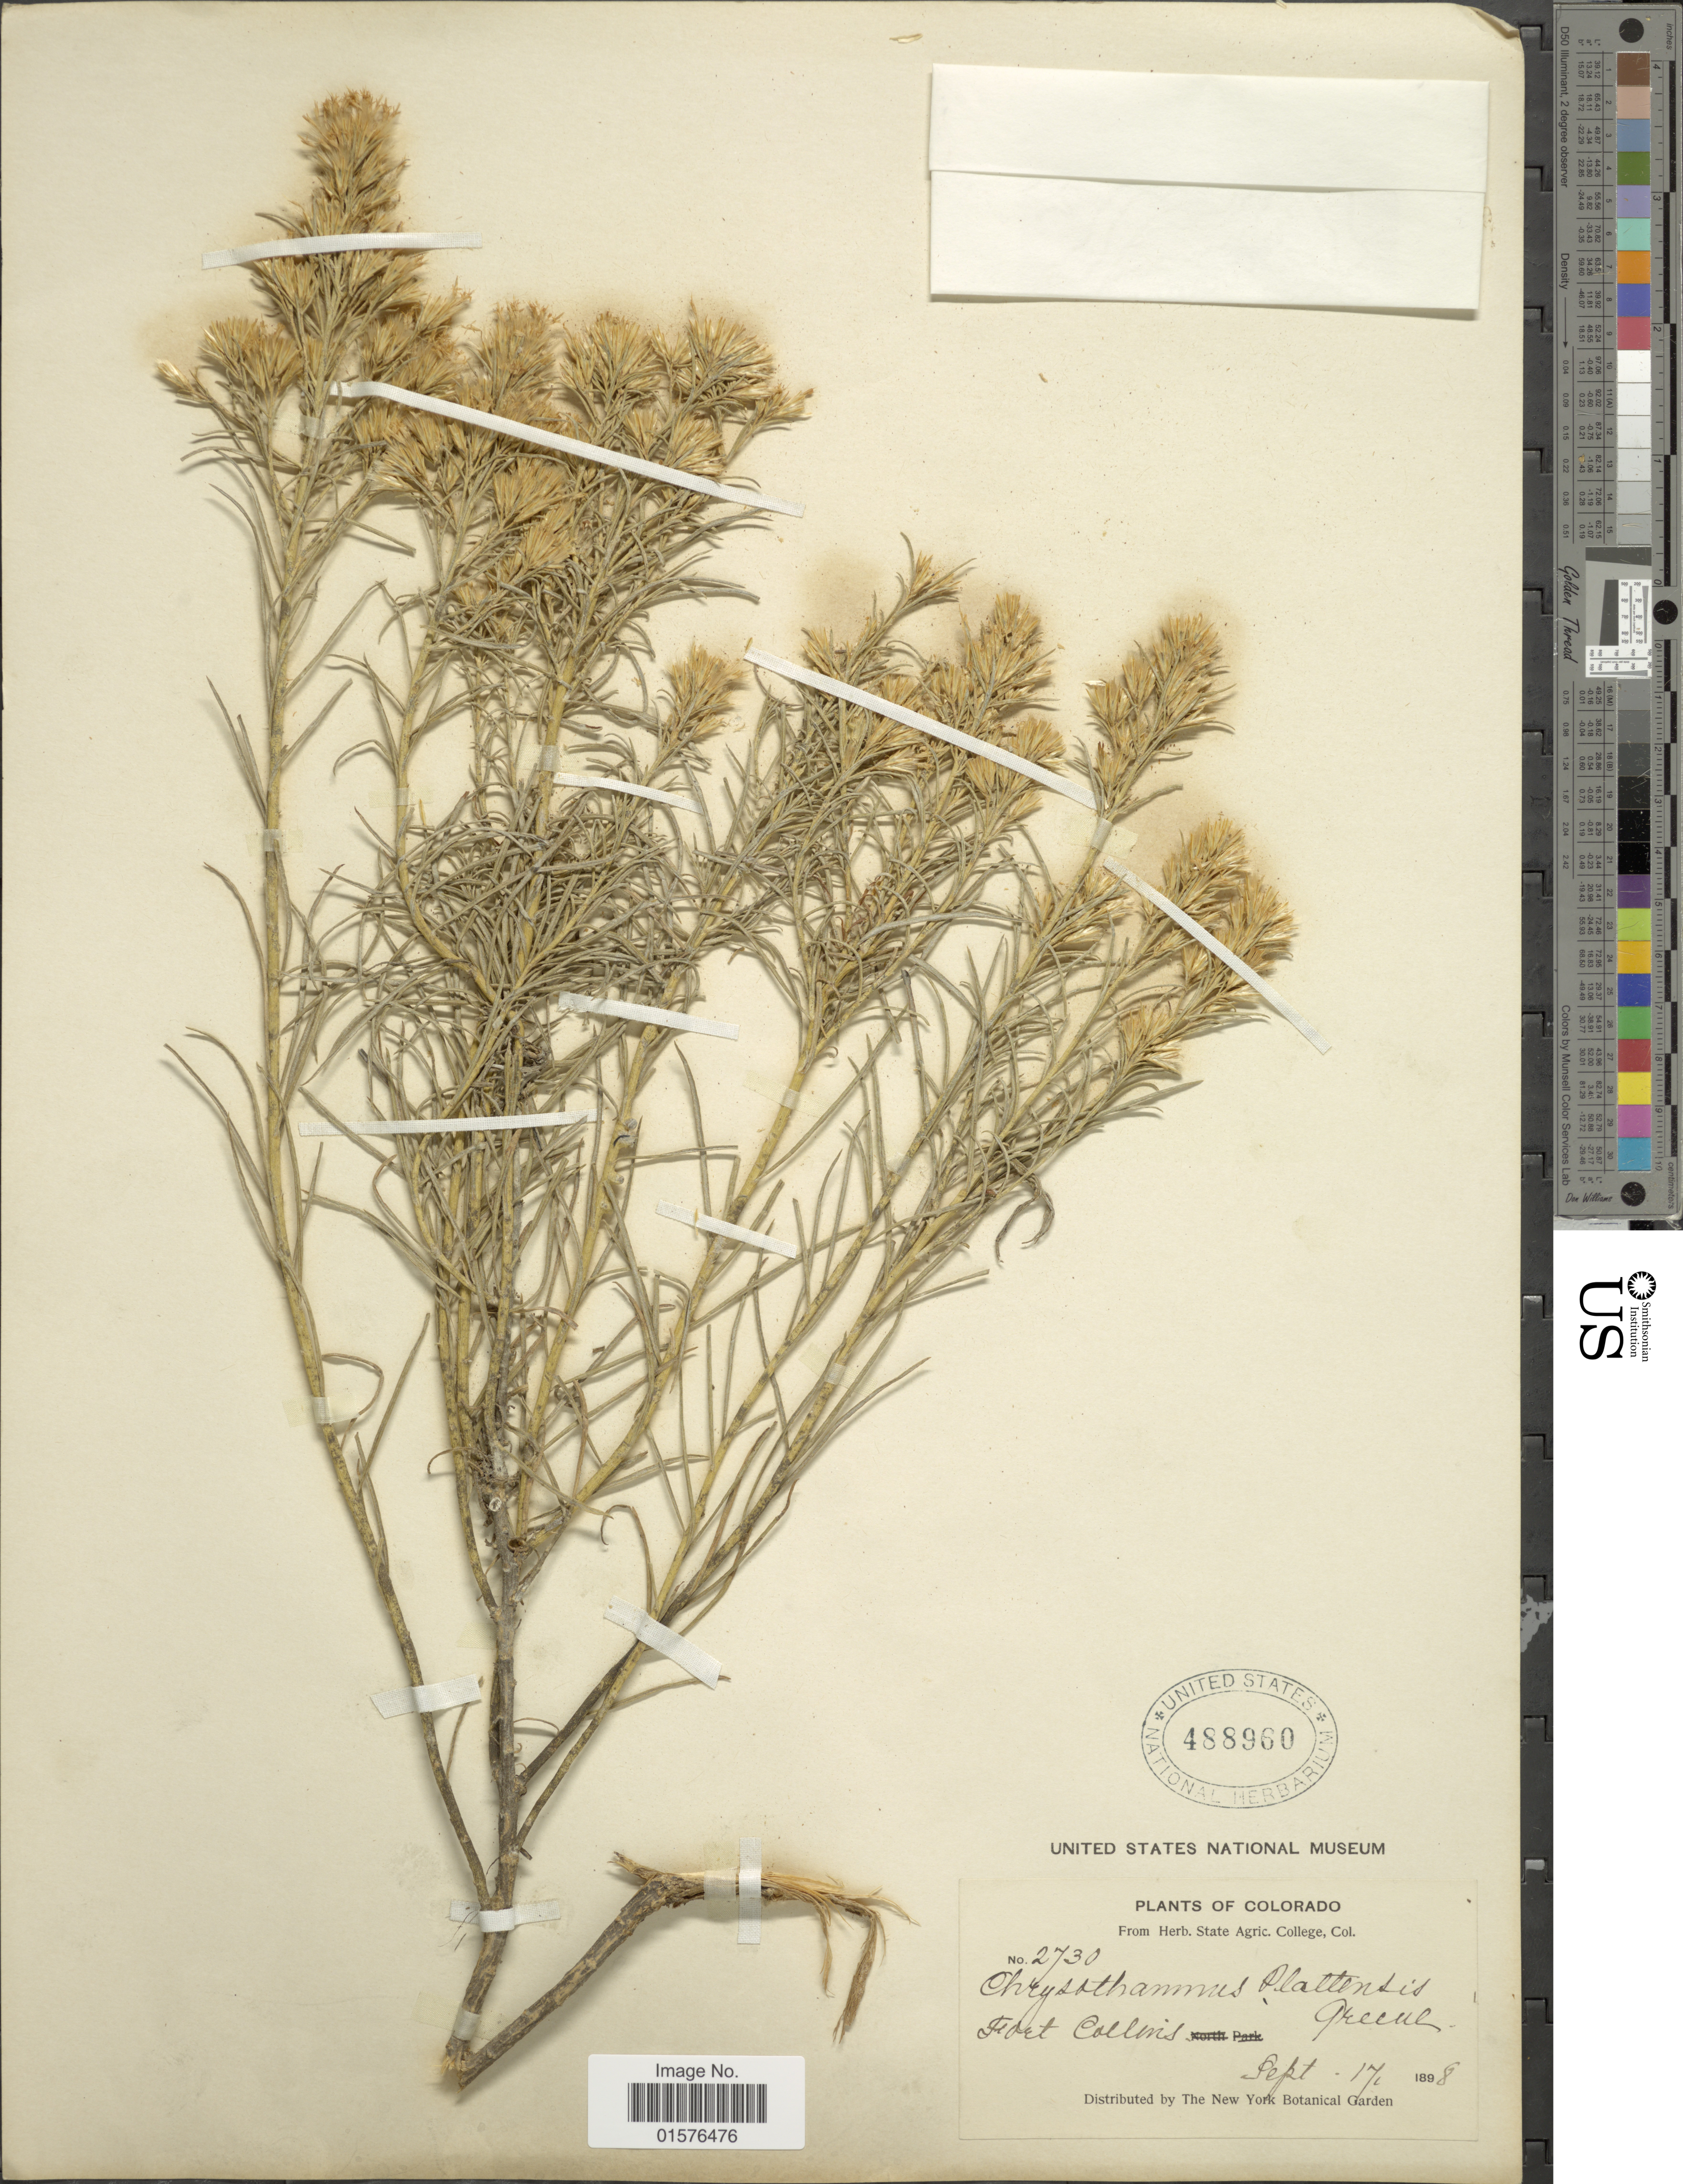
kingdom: Plantae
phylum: Tracheophyta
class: Magnoliopsida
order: Asterales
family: Asteraceae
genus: Ericameria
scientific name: Ericameria nauseosa var. graveolens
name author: (Nutt.) Reveal & Schuyler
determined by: Urbatsch, Lowell E., Curator (LSU), Louisiana State University (UNITED STATES)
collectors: ex herb. State Agric. College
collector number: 2730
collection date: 1898-09-17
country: United States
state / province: Colorado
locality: Fort Collins.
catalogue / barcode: US 488960